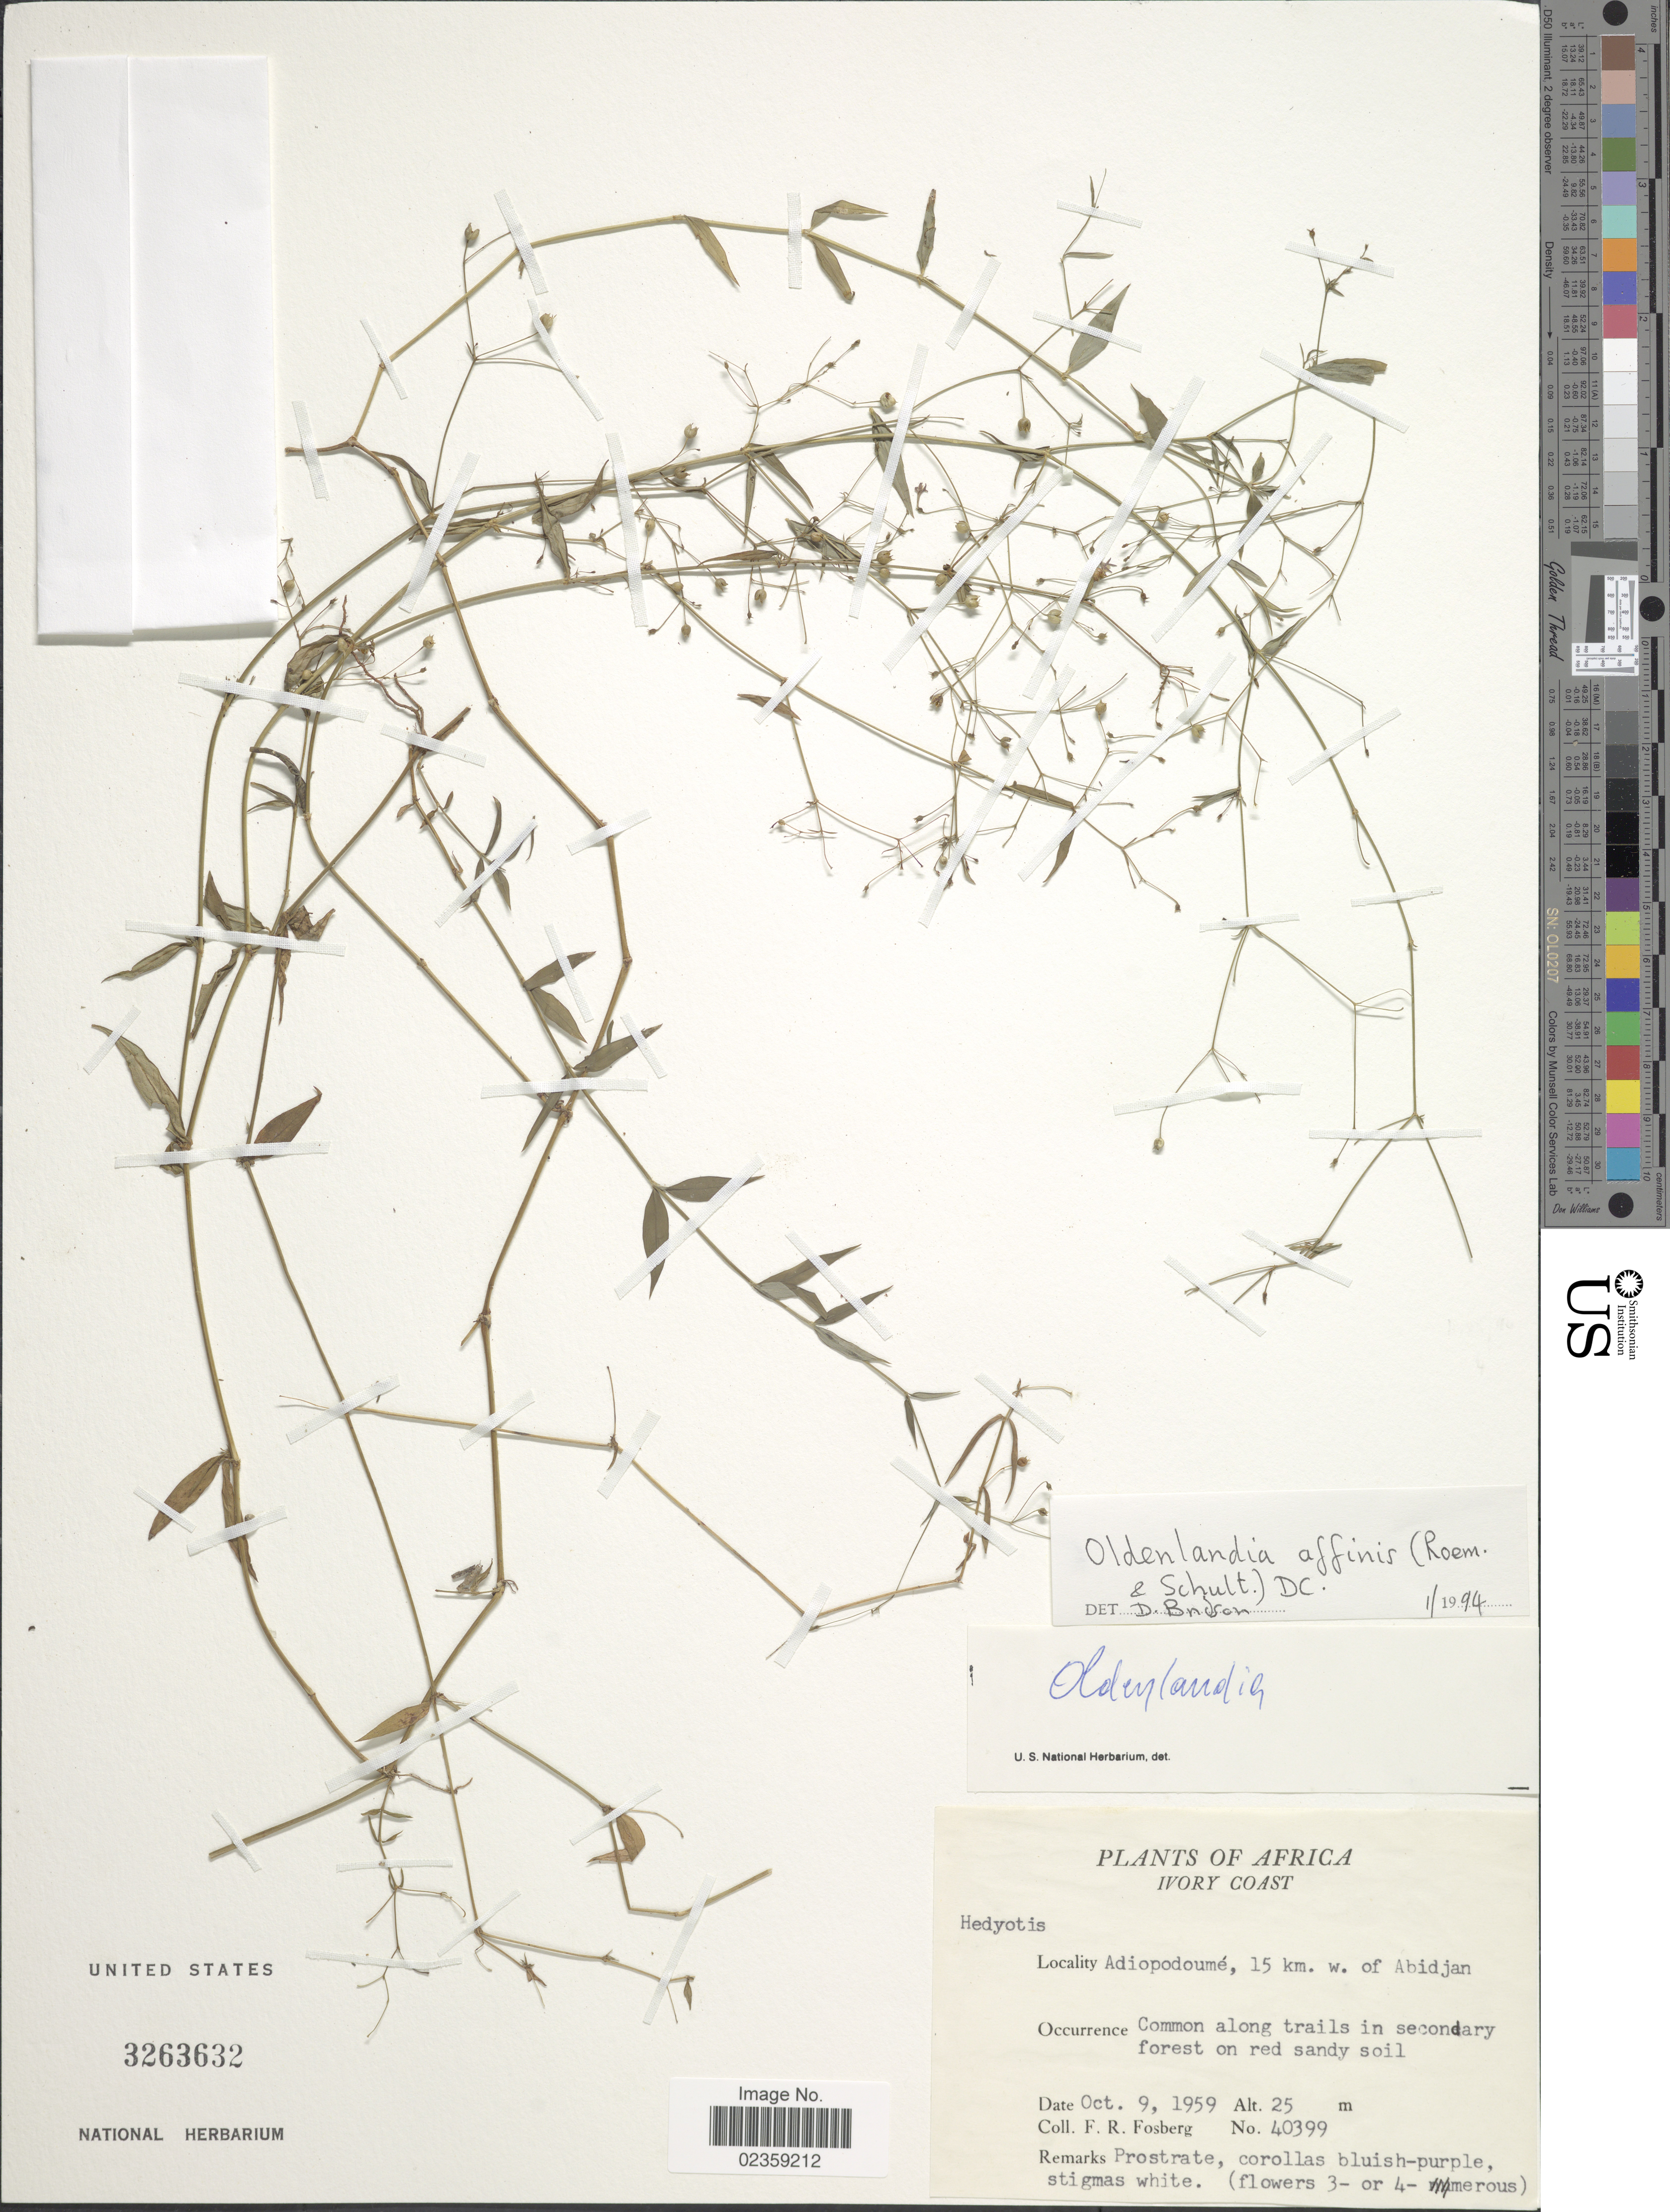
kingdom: Plantae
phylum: Tracheophyta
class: Magnoliopsida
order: Gentianales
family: Rubiaceae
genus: Oldenlandia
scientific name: Oldenlandia affinis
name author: (Roem.) DC.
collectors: F. R. Fosberg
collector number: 40399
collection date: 1959-10-09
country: Ivory Coast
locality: Adiopodoumé, 15 km. w. of Abidjan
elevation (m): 25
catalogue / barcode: US 3263632